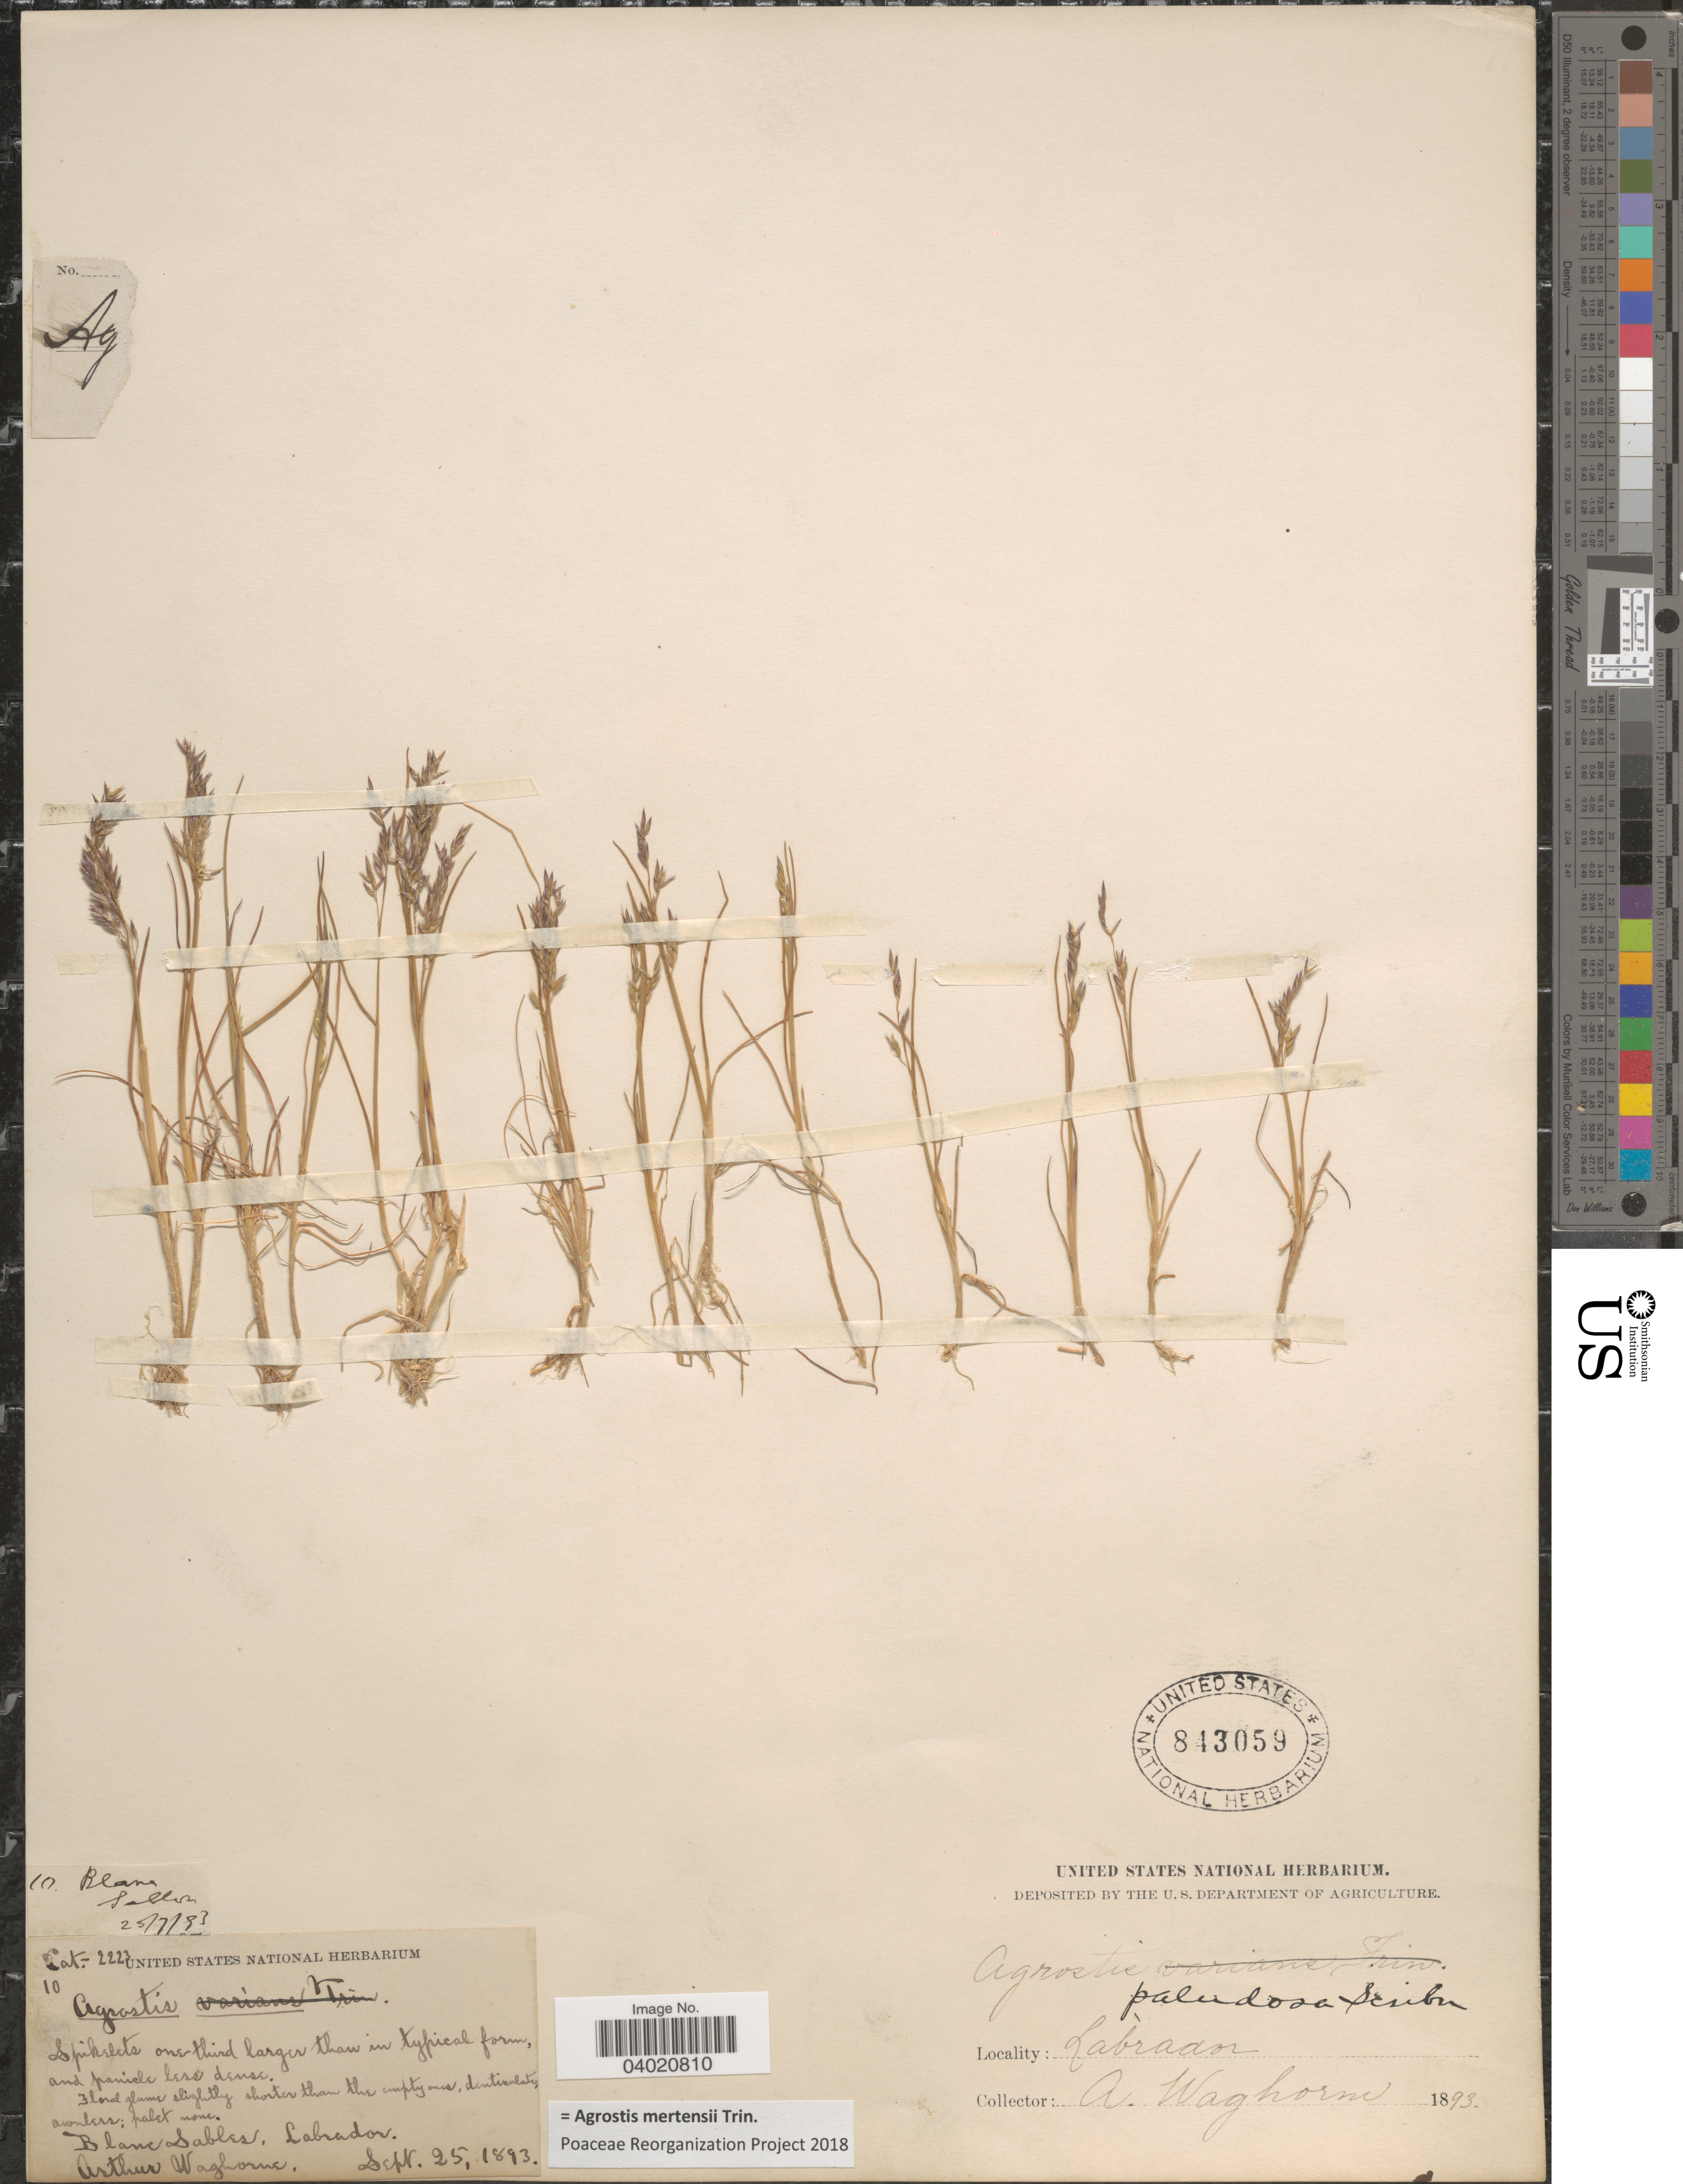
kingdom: Plantae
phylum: Tracheophyta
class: Liliopsida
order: Poales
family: Poaceae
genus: Agrostis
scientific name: Agrostis mertensii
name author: Trin.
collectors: A. Waghorne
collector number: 10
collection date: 1893-09-25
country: Canada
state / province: Newfoundland and Labrador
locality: Blanc Sablon, Labrador.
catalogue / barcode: US 843059